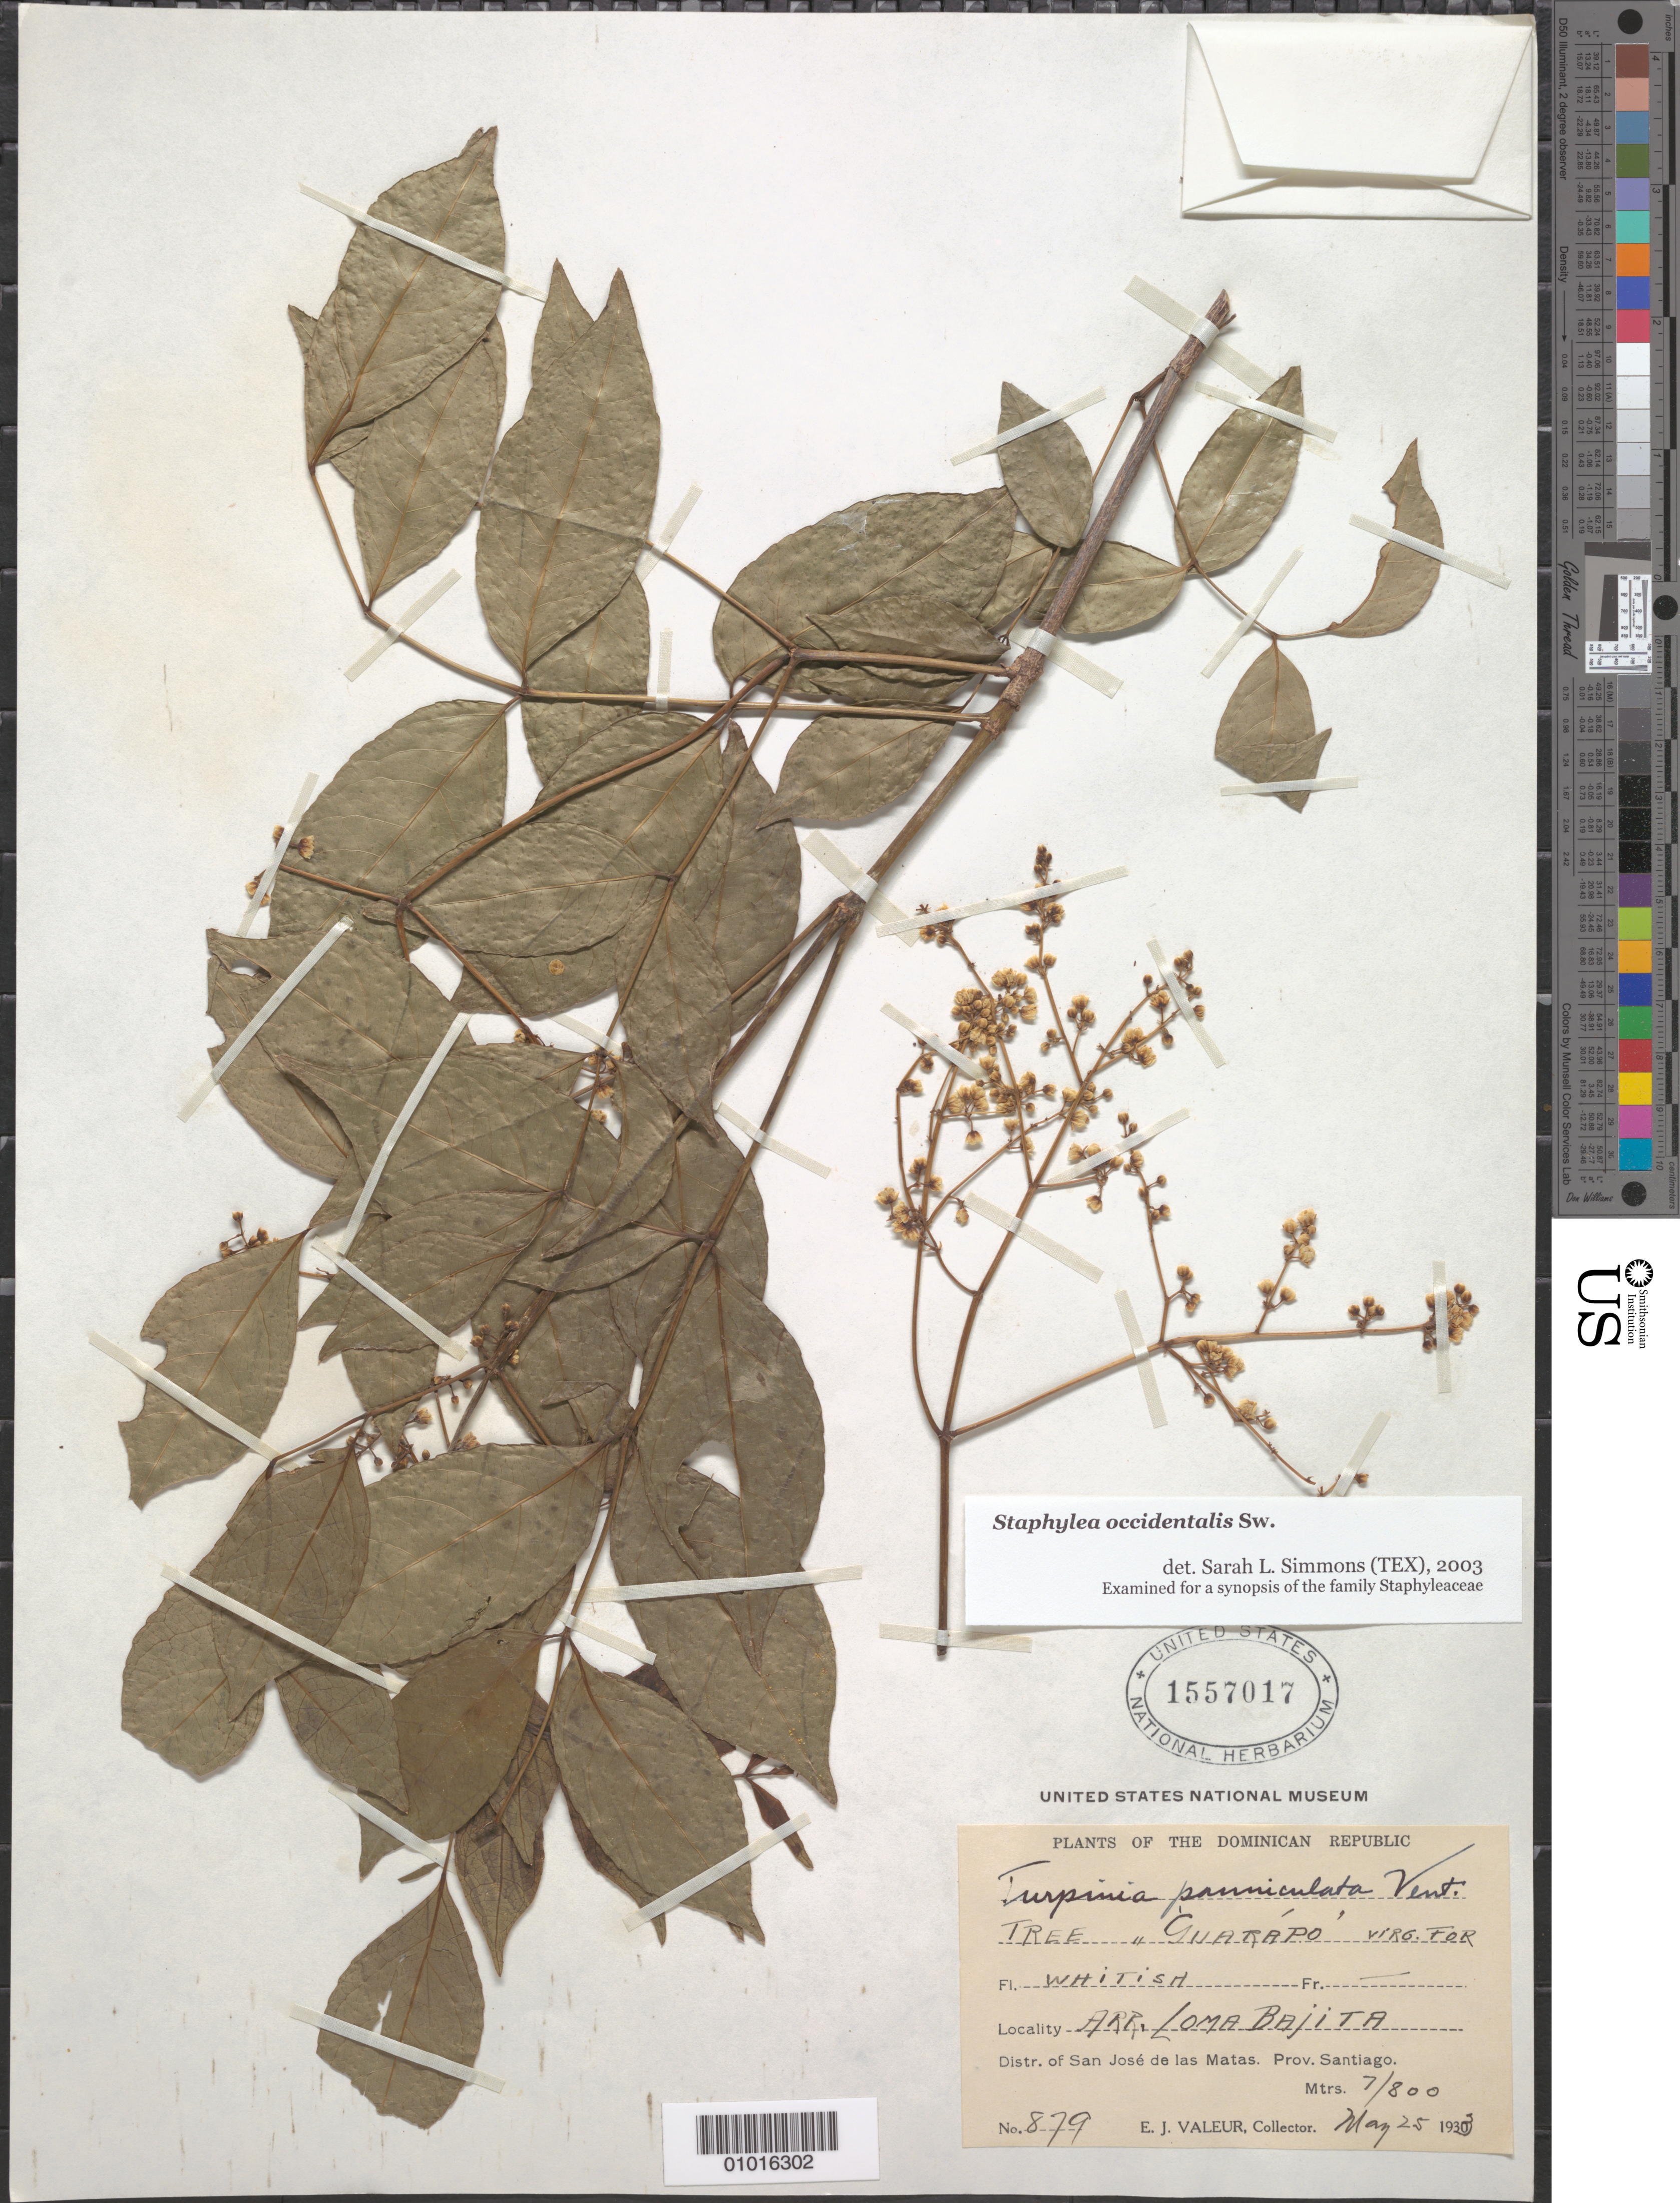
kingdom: Plantae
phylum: Tracheophyta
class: Magnoliopsida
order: Crossosomatales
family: Staphyleaceae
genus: Staphylea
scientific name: Staphylea occidentalis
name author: Sw.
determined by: Simmons, S. L.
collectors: E. Valeur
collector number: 879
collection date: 1933-05-25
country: Dominican Republic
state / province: Santiago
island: Hispaniola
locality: Distr. of San José de las Matas. Arr. Loma Bajita.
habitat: Virgin forest.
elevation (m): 700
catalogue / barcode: US 1557017